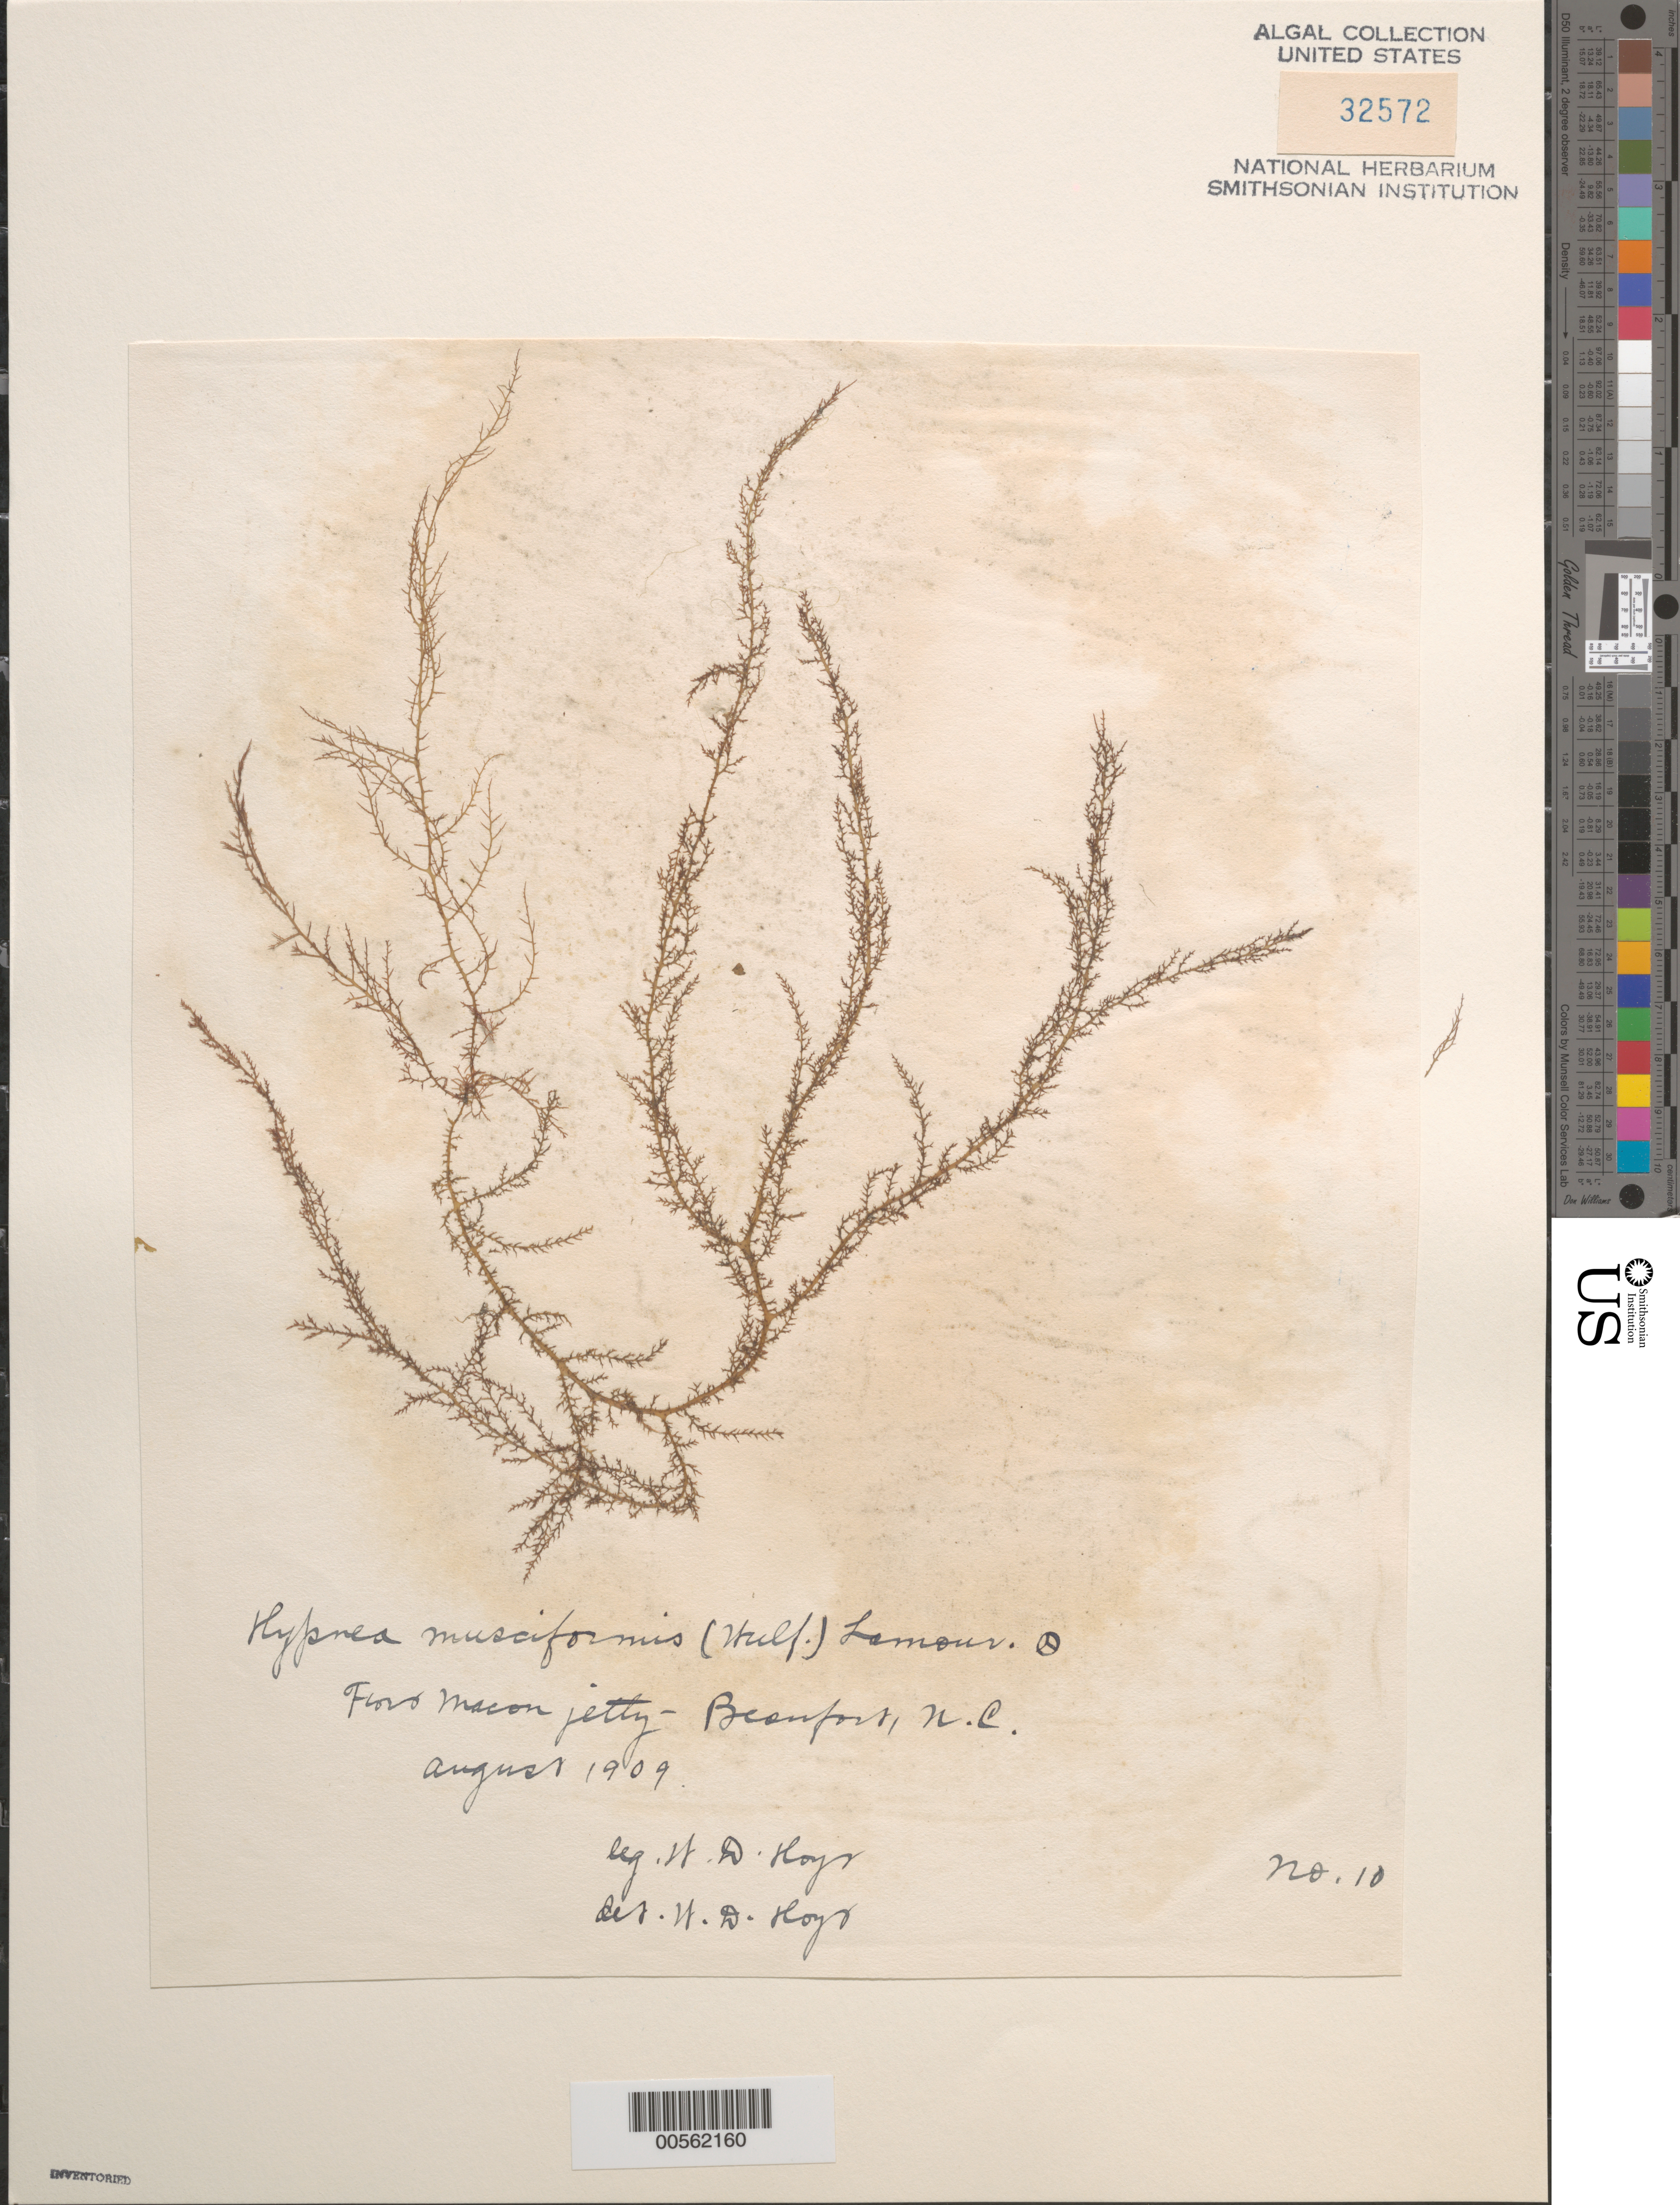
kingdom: Plantae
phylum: Rhodophyta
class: Florideophyceae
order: Gigartinales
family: Cystocloniaceae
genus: Hypnea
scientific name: Hypnea musciformis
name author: (Wulfen) J.V.Lamouroux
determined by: Hoyt, W. D.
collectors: W. D. Hoyt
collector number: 10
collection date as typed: Aug 1909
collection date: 1909-08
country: United States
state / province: North Carolina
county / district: Carteret County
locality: Beaufort, Fort Macon jetty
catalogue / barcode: US 32572